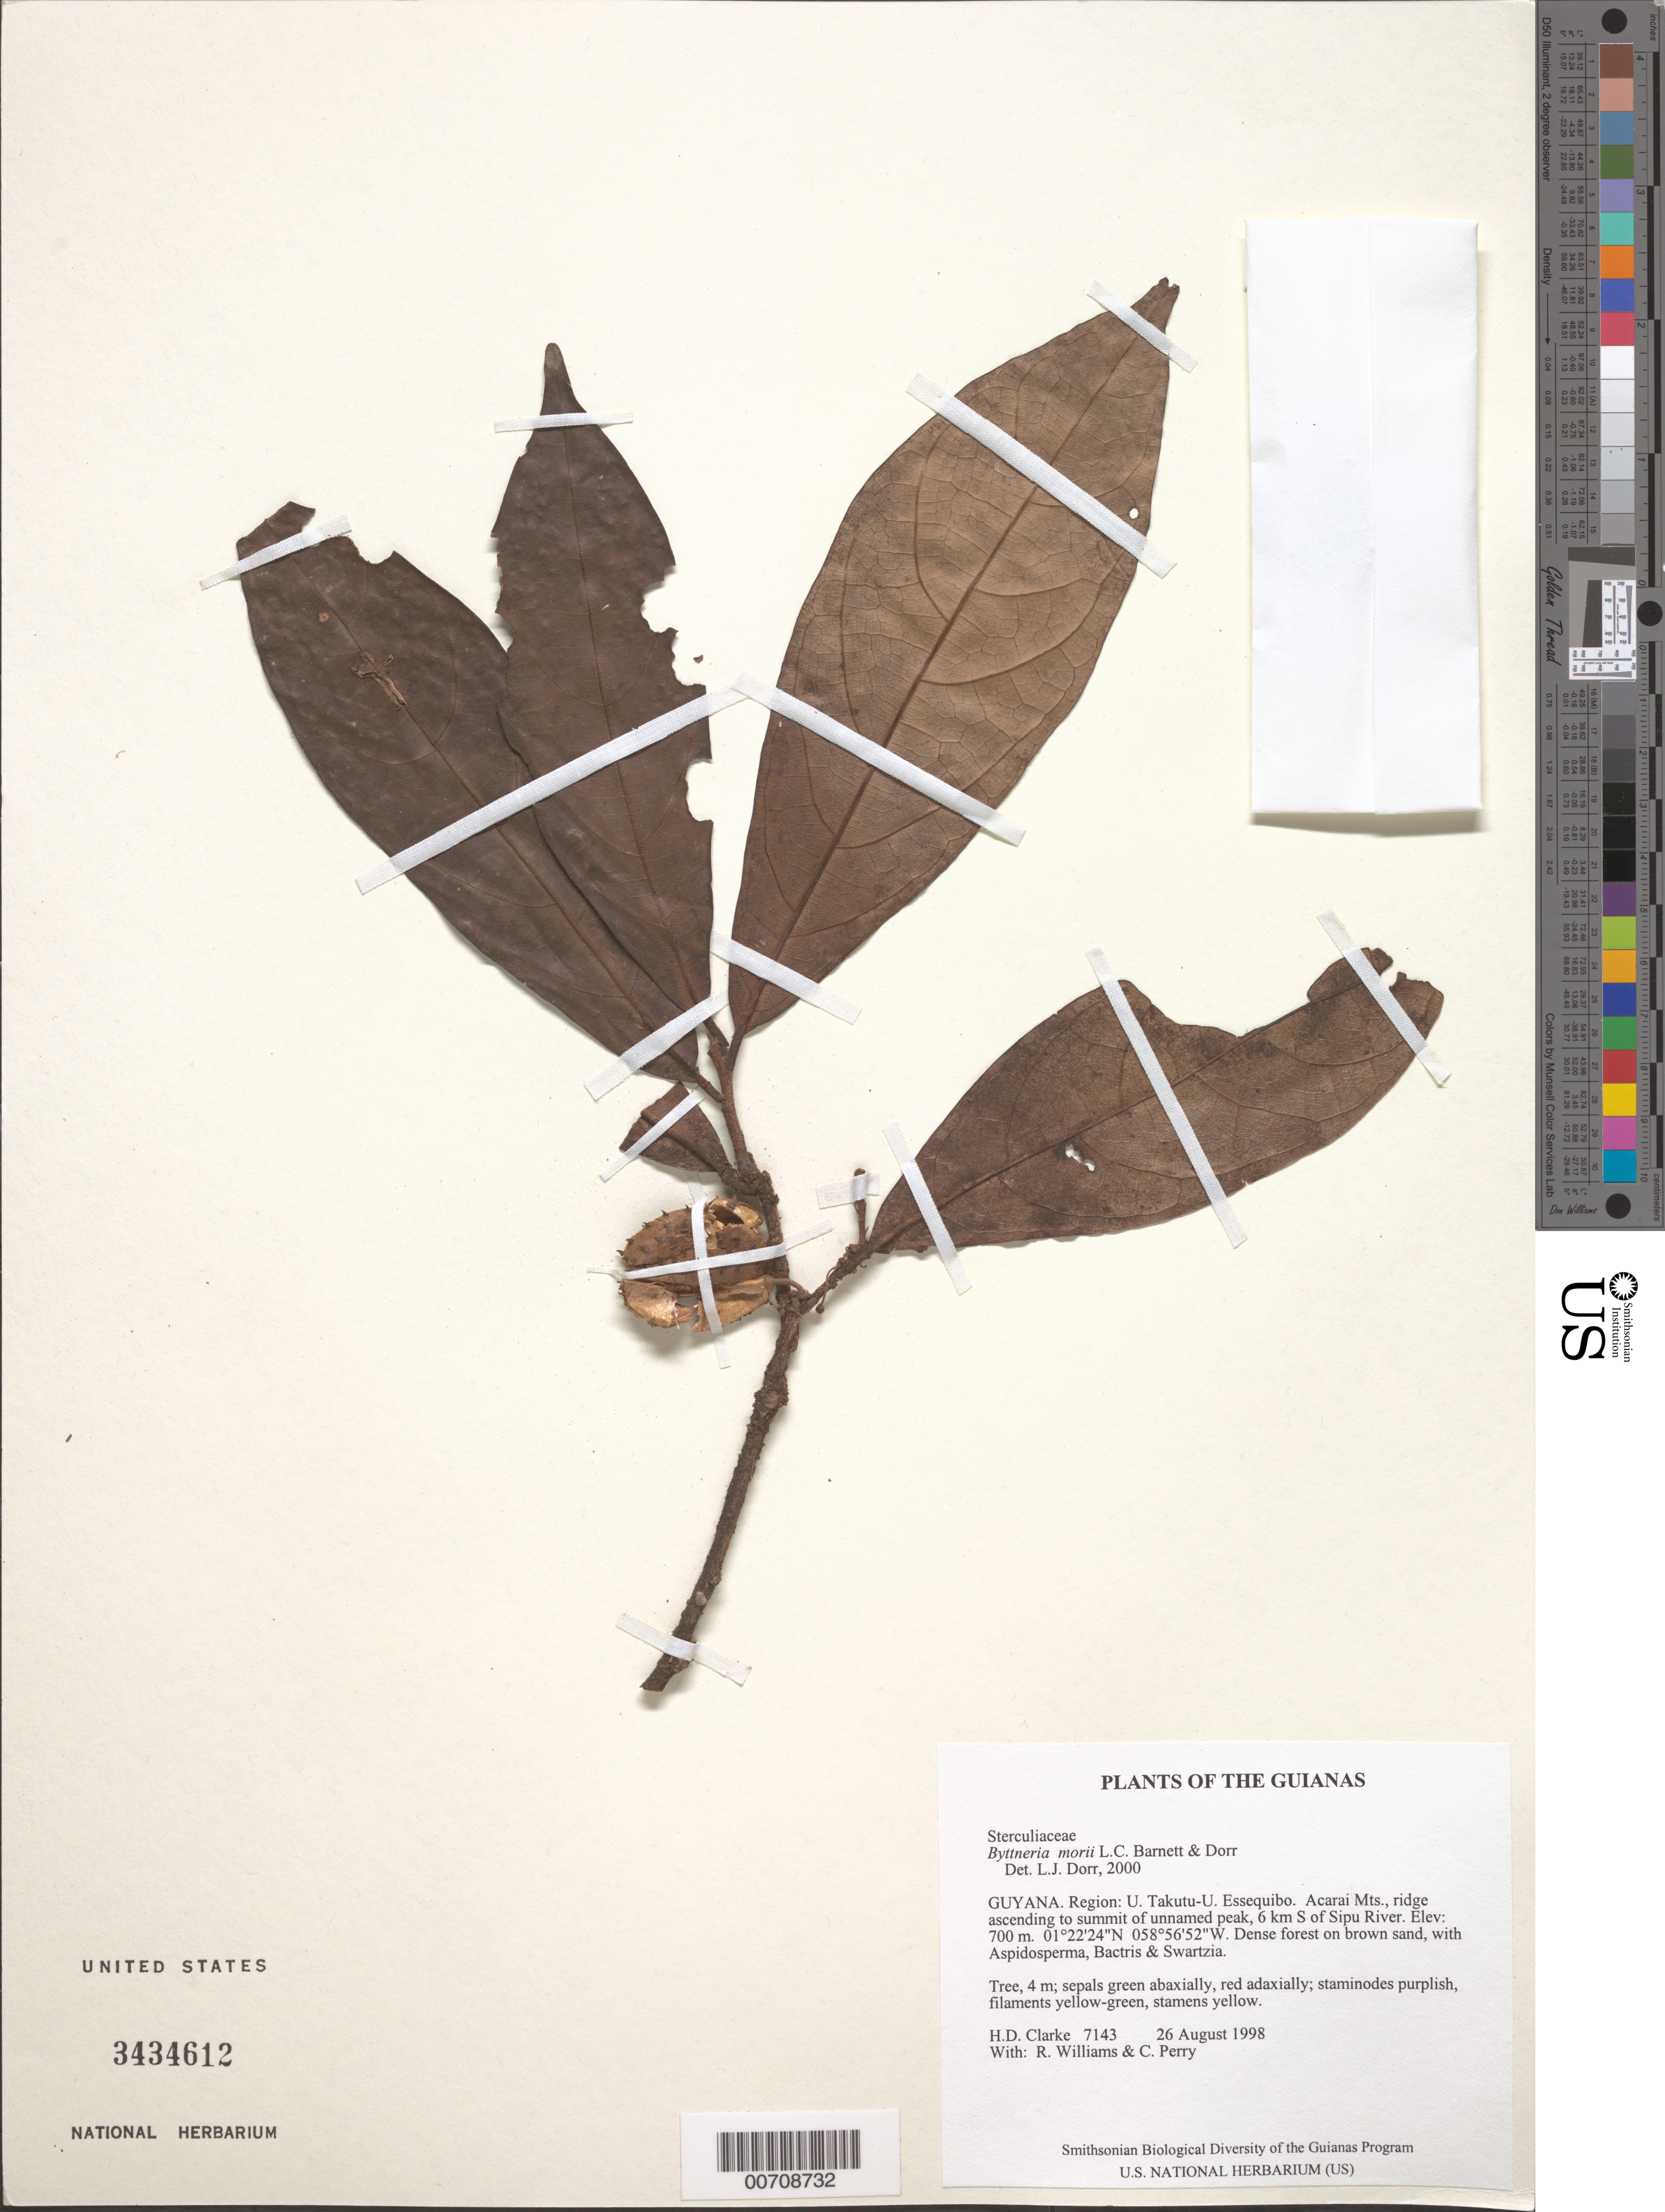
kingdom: Plantae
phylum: Tracheophyta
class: Magnoliopsida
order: Malvales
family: Malvaceae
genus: Byttneria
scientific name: Byttneria morii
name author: L.C. Barnett & Dorr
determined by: Dorr, L. J., (BOT), Smithsonian Institution - National Museum of Natural History (UNITED STATES)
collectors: H. D. Clarke, R. Williams & C. Perry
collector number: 7143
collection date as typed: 26 August 1998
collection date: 1998-08-26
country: Guyana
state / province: U. Takutu-U. Essequibo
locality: Acarai Mts., ridge ascending to summit of unnamed peak, 6 km S of Sipu River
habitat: Dense forest on brown sand, with Aspidosperma, Bactris & Swartzia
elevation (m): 700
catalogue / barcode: US 3434612